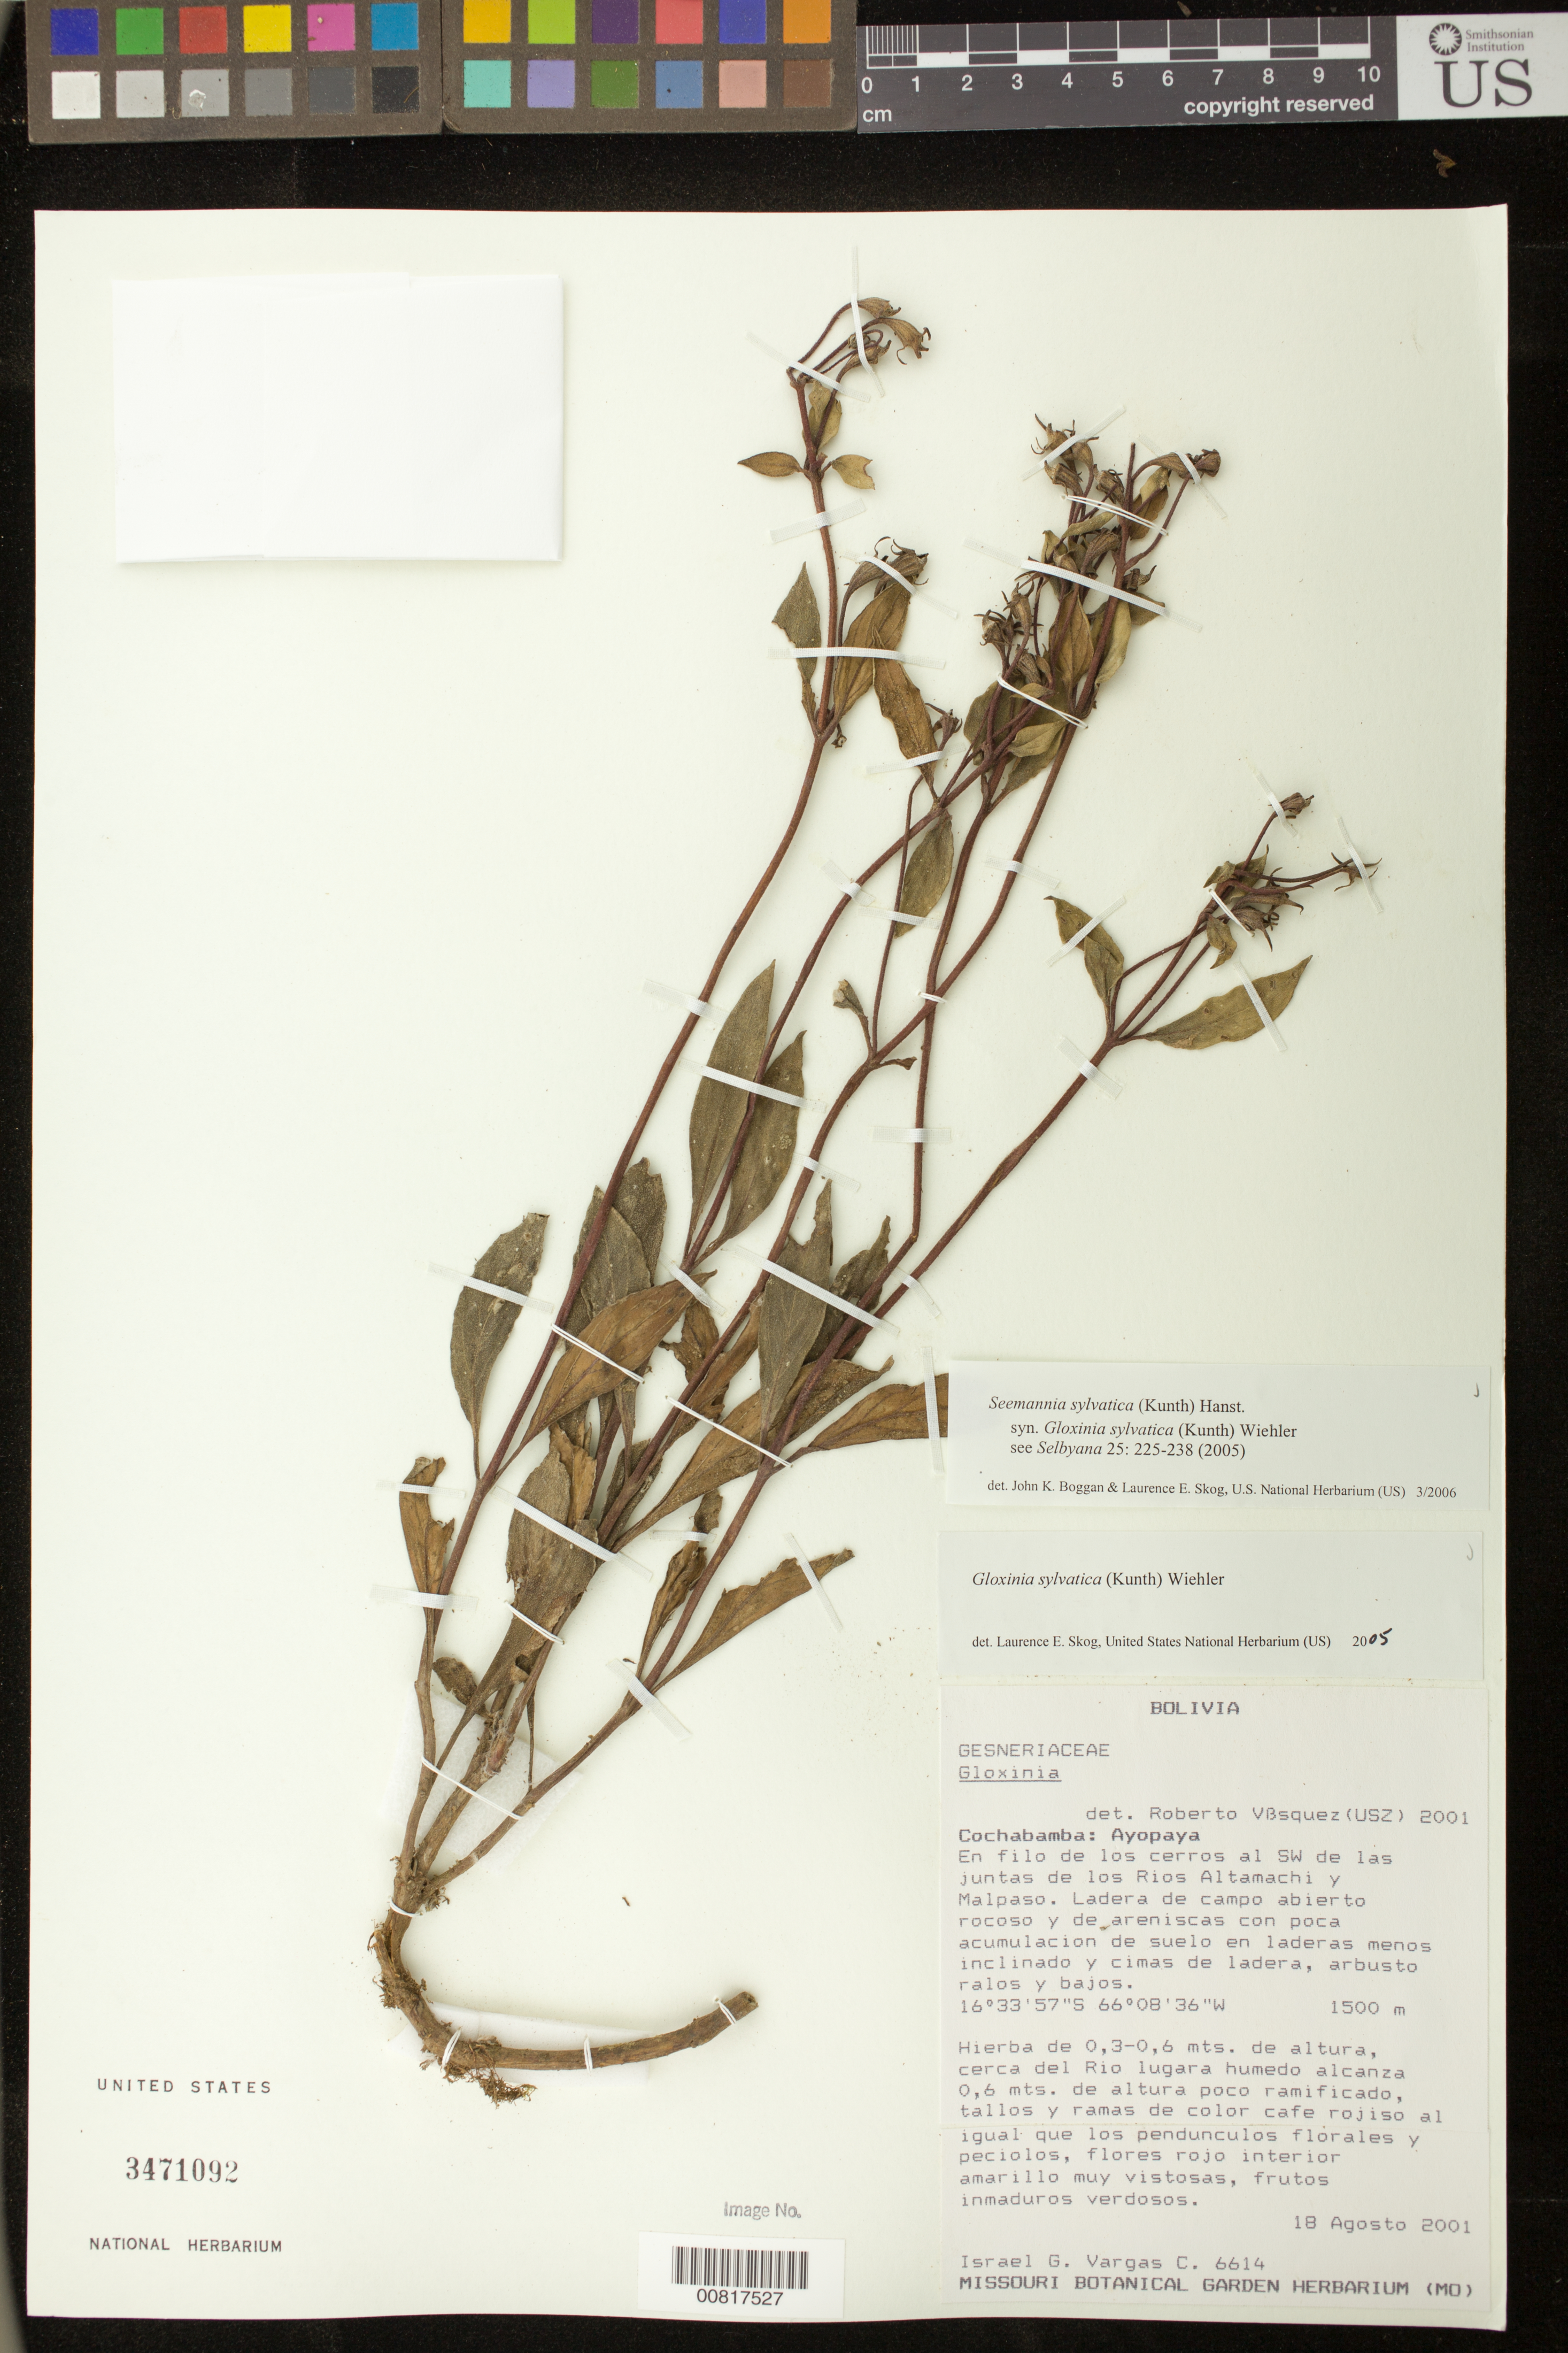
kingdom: Plantae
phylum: Tracheophyta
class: Magnoliopsida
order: Lamiales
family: Gesneriaceae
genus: Seemannia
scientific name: Seemannia sylvatica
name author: (Kunth) Hanst.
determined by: Boggan, J. K.; Skog, L. E.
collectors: I. G. Vargas C.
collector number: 6614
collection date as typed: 18 Aug 2001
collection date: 2001-08-18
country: Bolivia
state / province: Cochabamba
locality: Cochabamba: Ayopaya. En filo de los cerros al SW de las juntas de los Rios Altamachi y Malpaso.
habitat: Ladera de campo abierto rocoso y de areniscas con poca acumulacion de suelo en laderas menos inclinado y cimas de ladera, arbusto ralos y bajos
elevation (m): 1500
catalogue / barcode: US 3471092